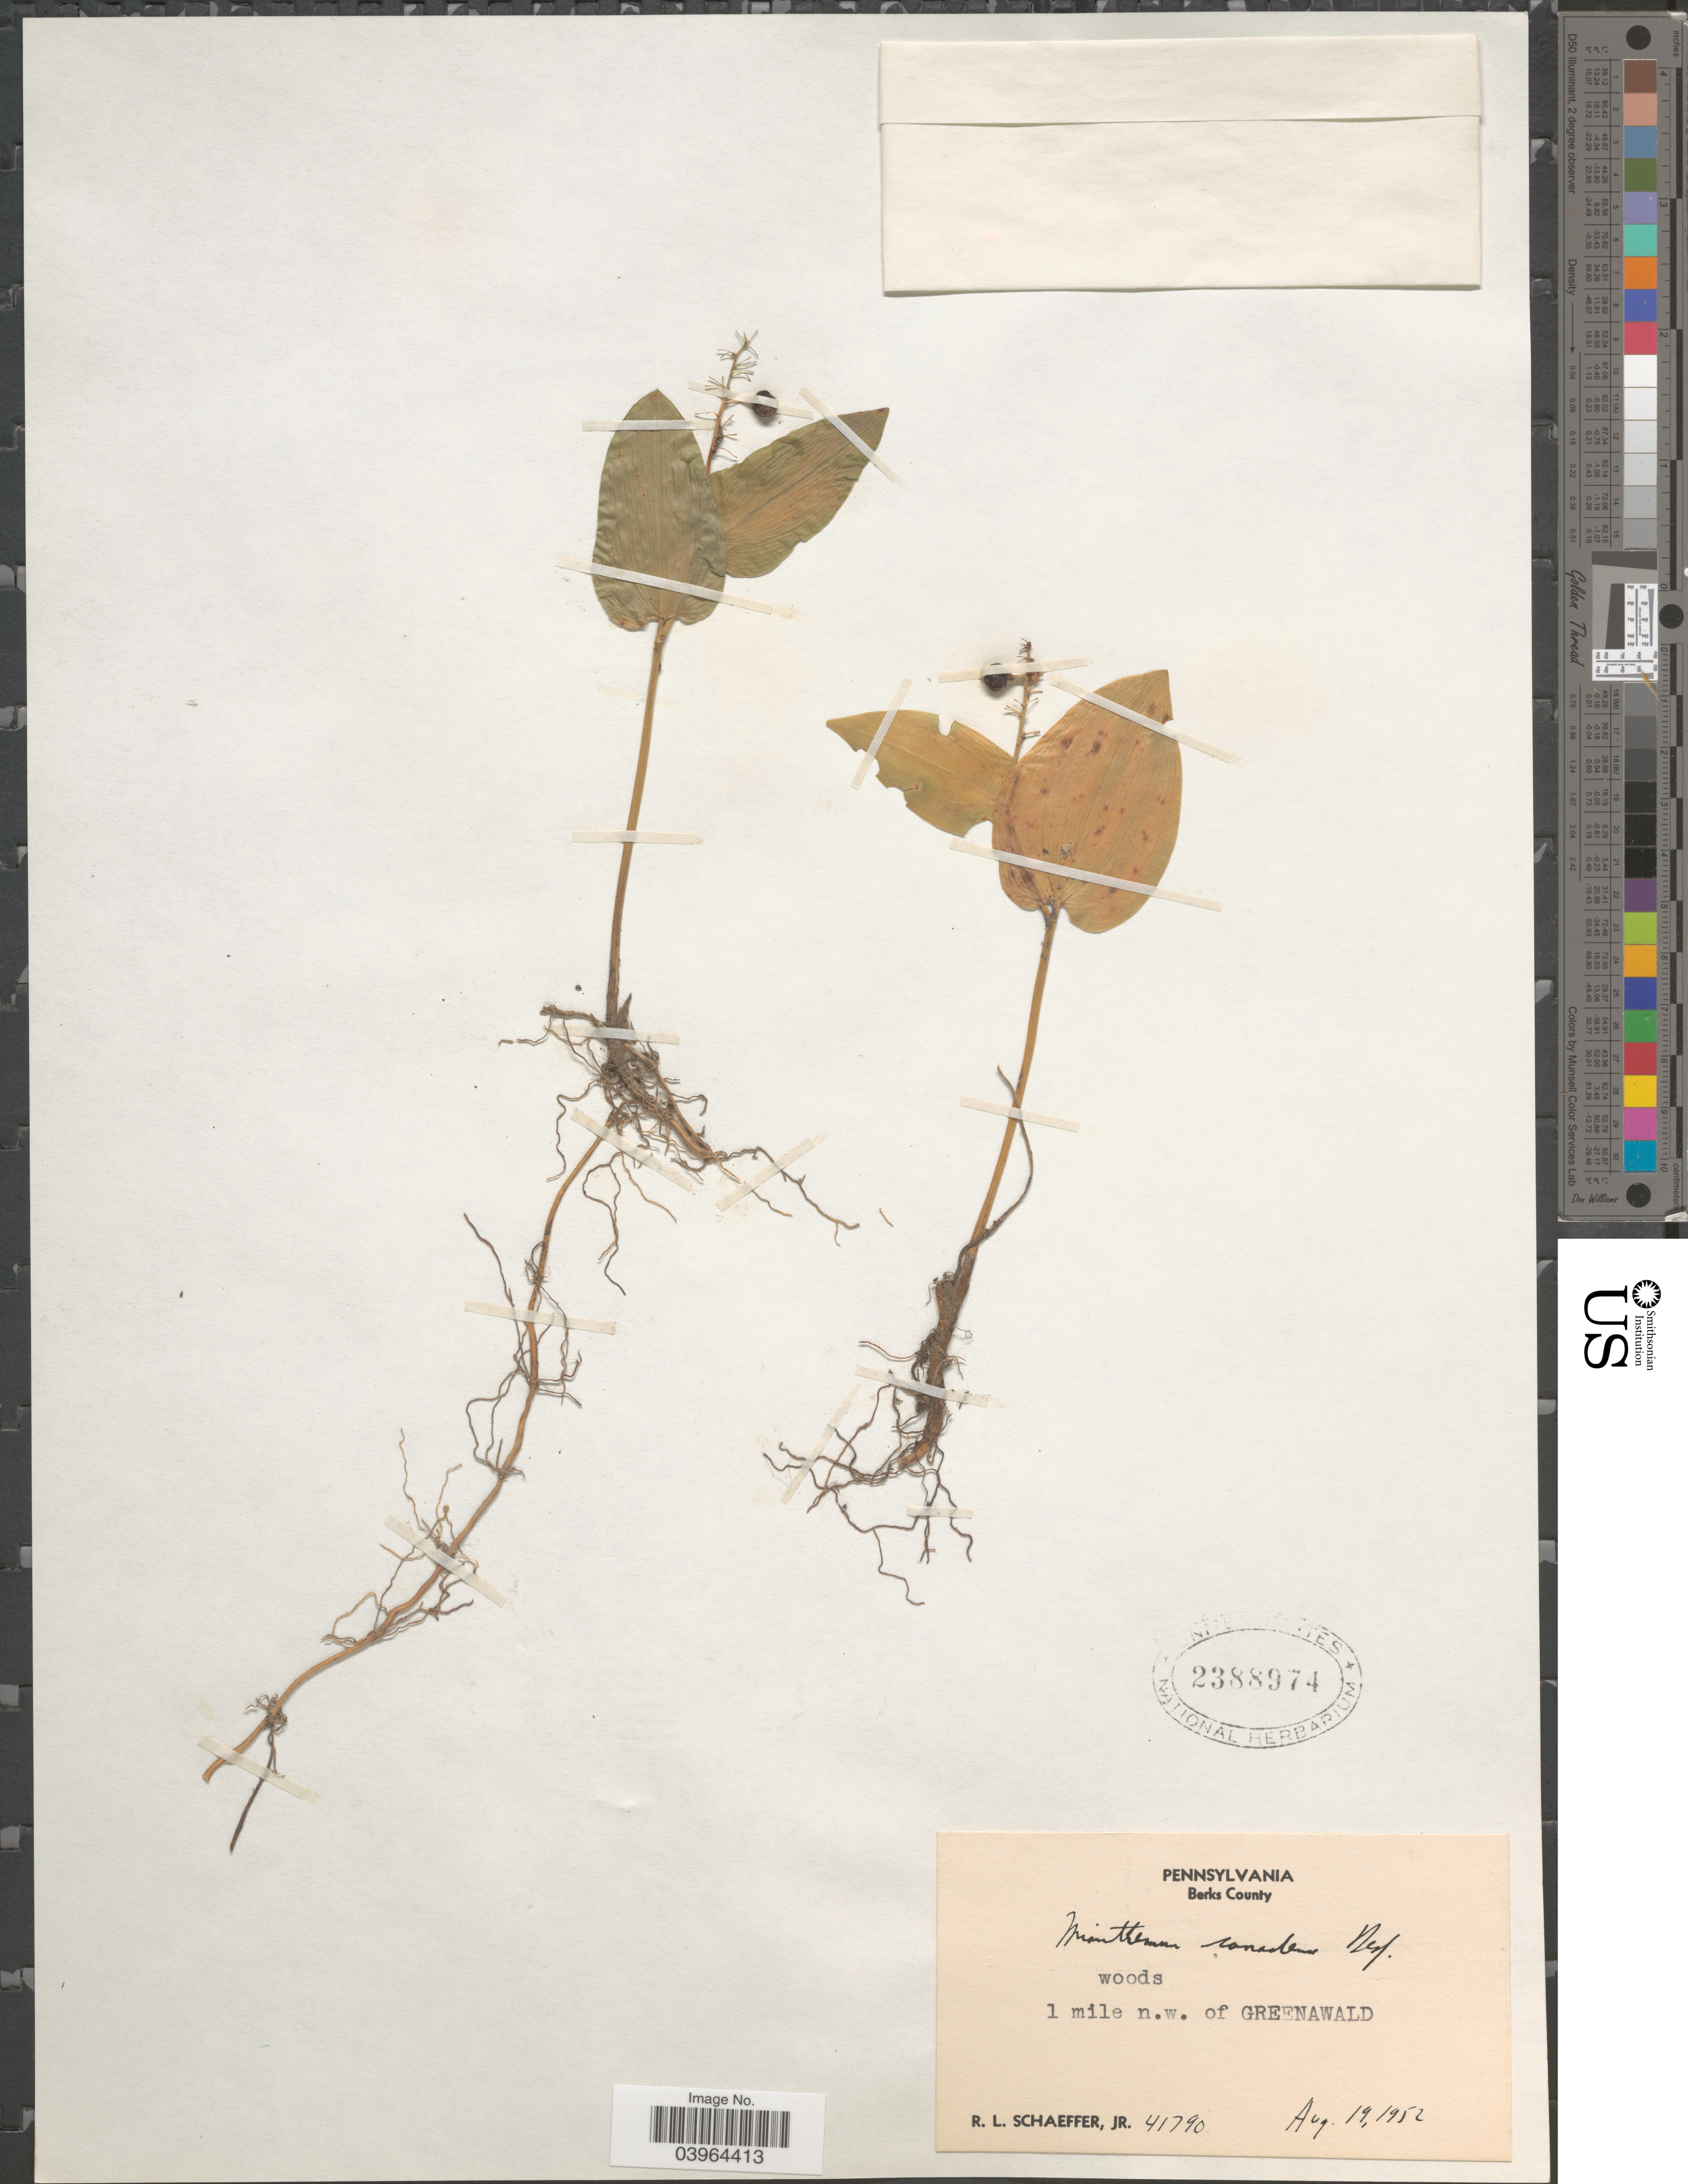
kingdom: Plantae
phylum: Tracheophyta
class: Liliopsida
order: Asparagales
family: Asparagaceae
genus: Maianthemum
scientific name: Maianthemum canadense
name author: Desf.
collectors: R. L. Schaeffer Jr.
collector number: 41790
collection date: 1952-08-19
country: United States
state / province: Pennsylvania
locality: Berks County. 1 mile n.w. of Greenawald.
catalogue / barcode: US 2388974